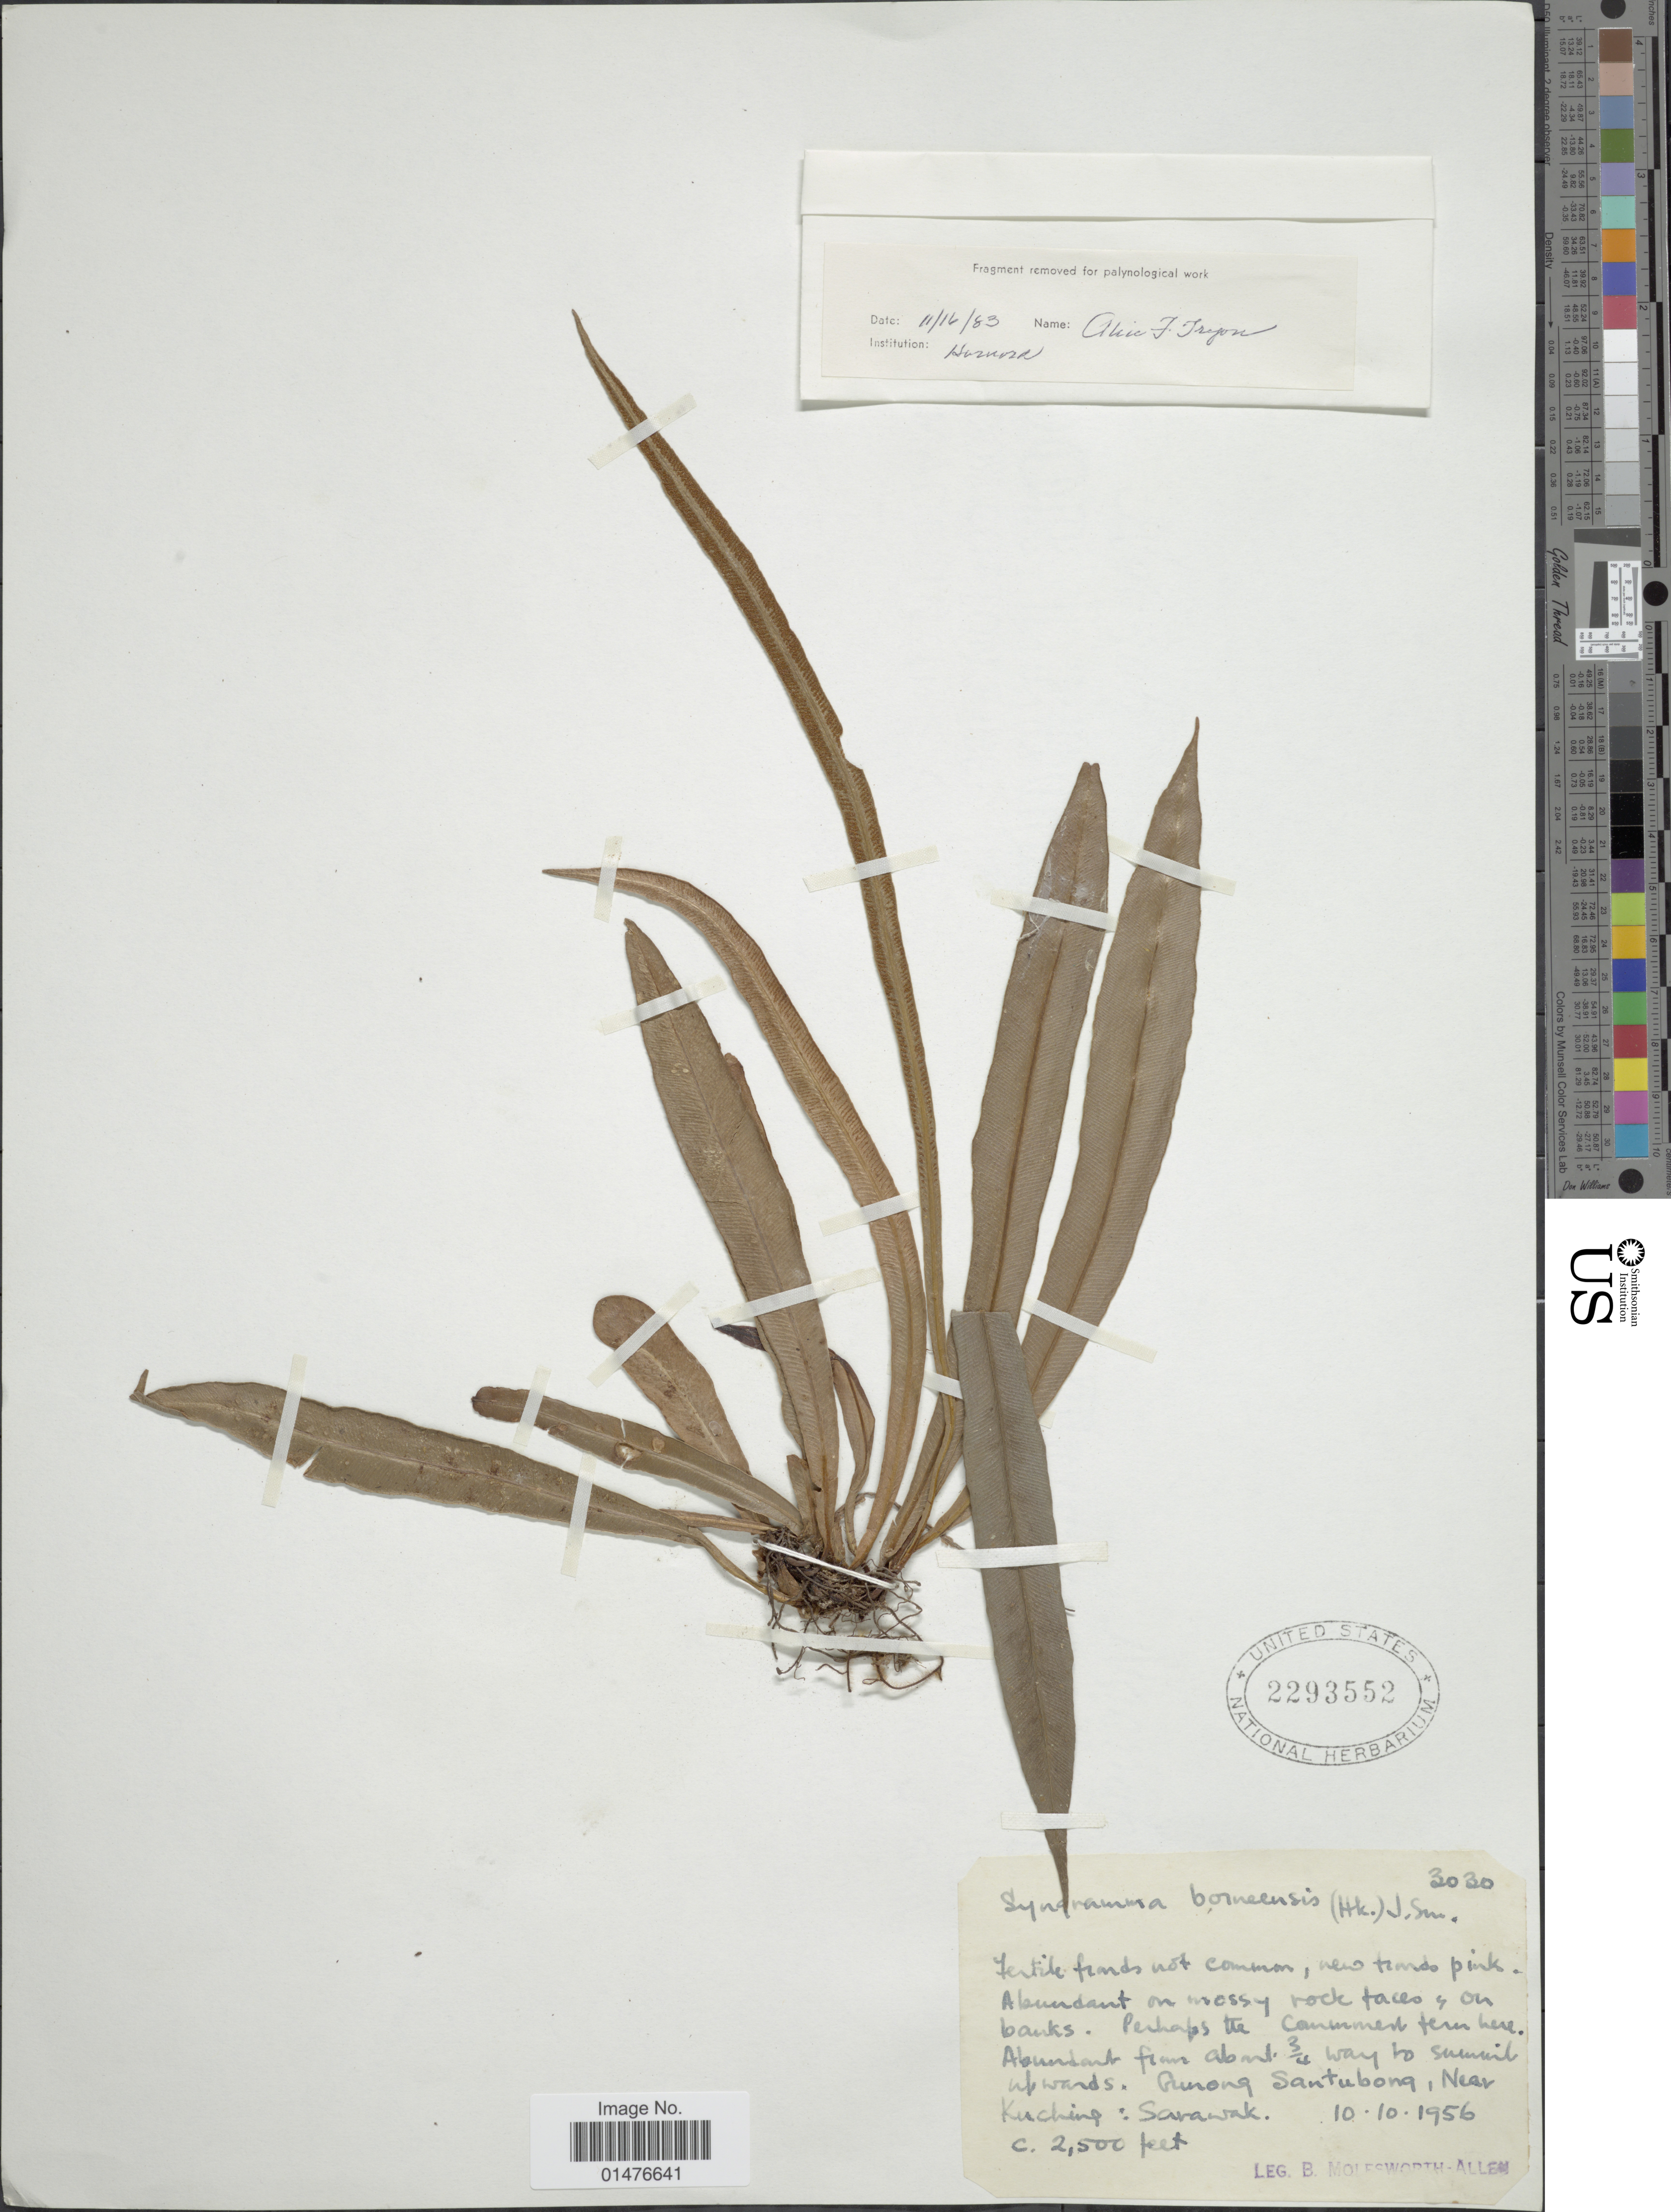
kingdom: Plantae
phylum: Tracheophyta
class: Polypodiopsida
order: Polypodiales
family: Pteridaceae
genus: Syngramma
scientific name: Syngramma borneensis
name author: (Hook.) J. Sm.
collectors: B. E. G. Molesworth-Allen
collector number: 3030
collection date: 1956-10-10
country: Malaysia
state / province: Sarawak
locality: Lunong Santubong, near Kuching : Sarawak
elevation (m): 762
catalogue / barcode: US 2293552